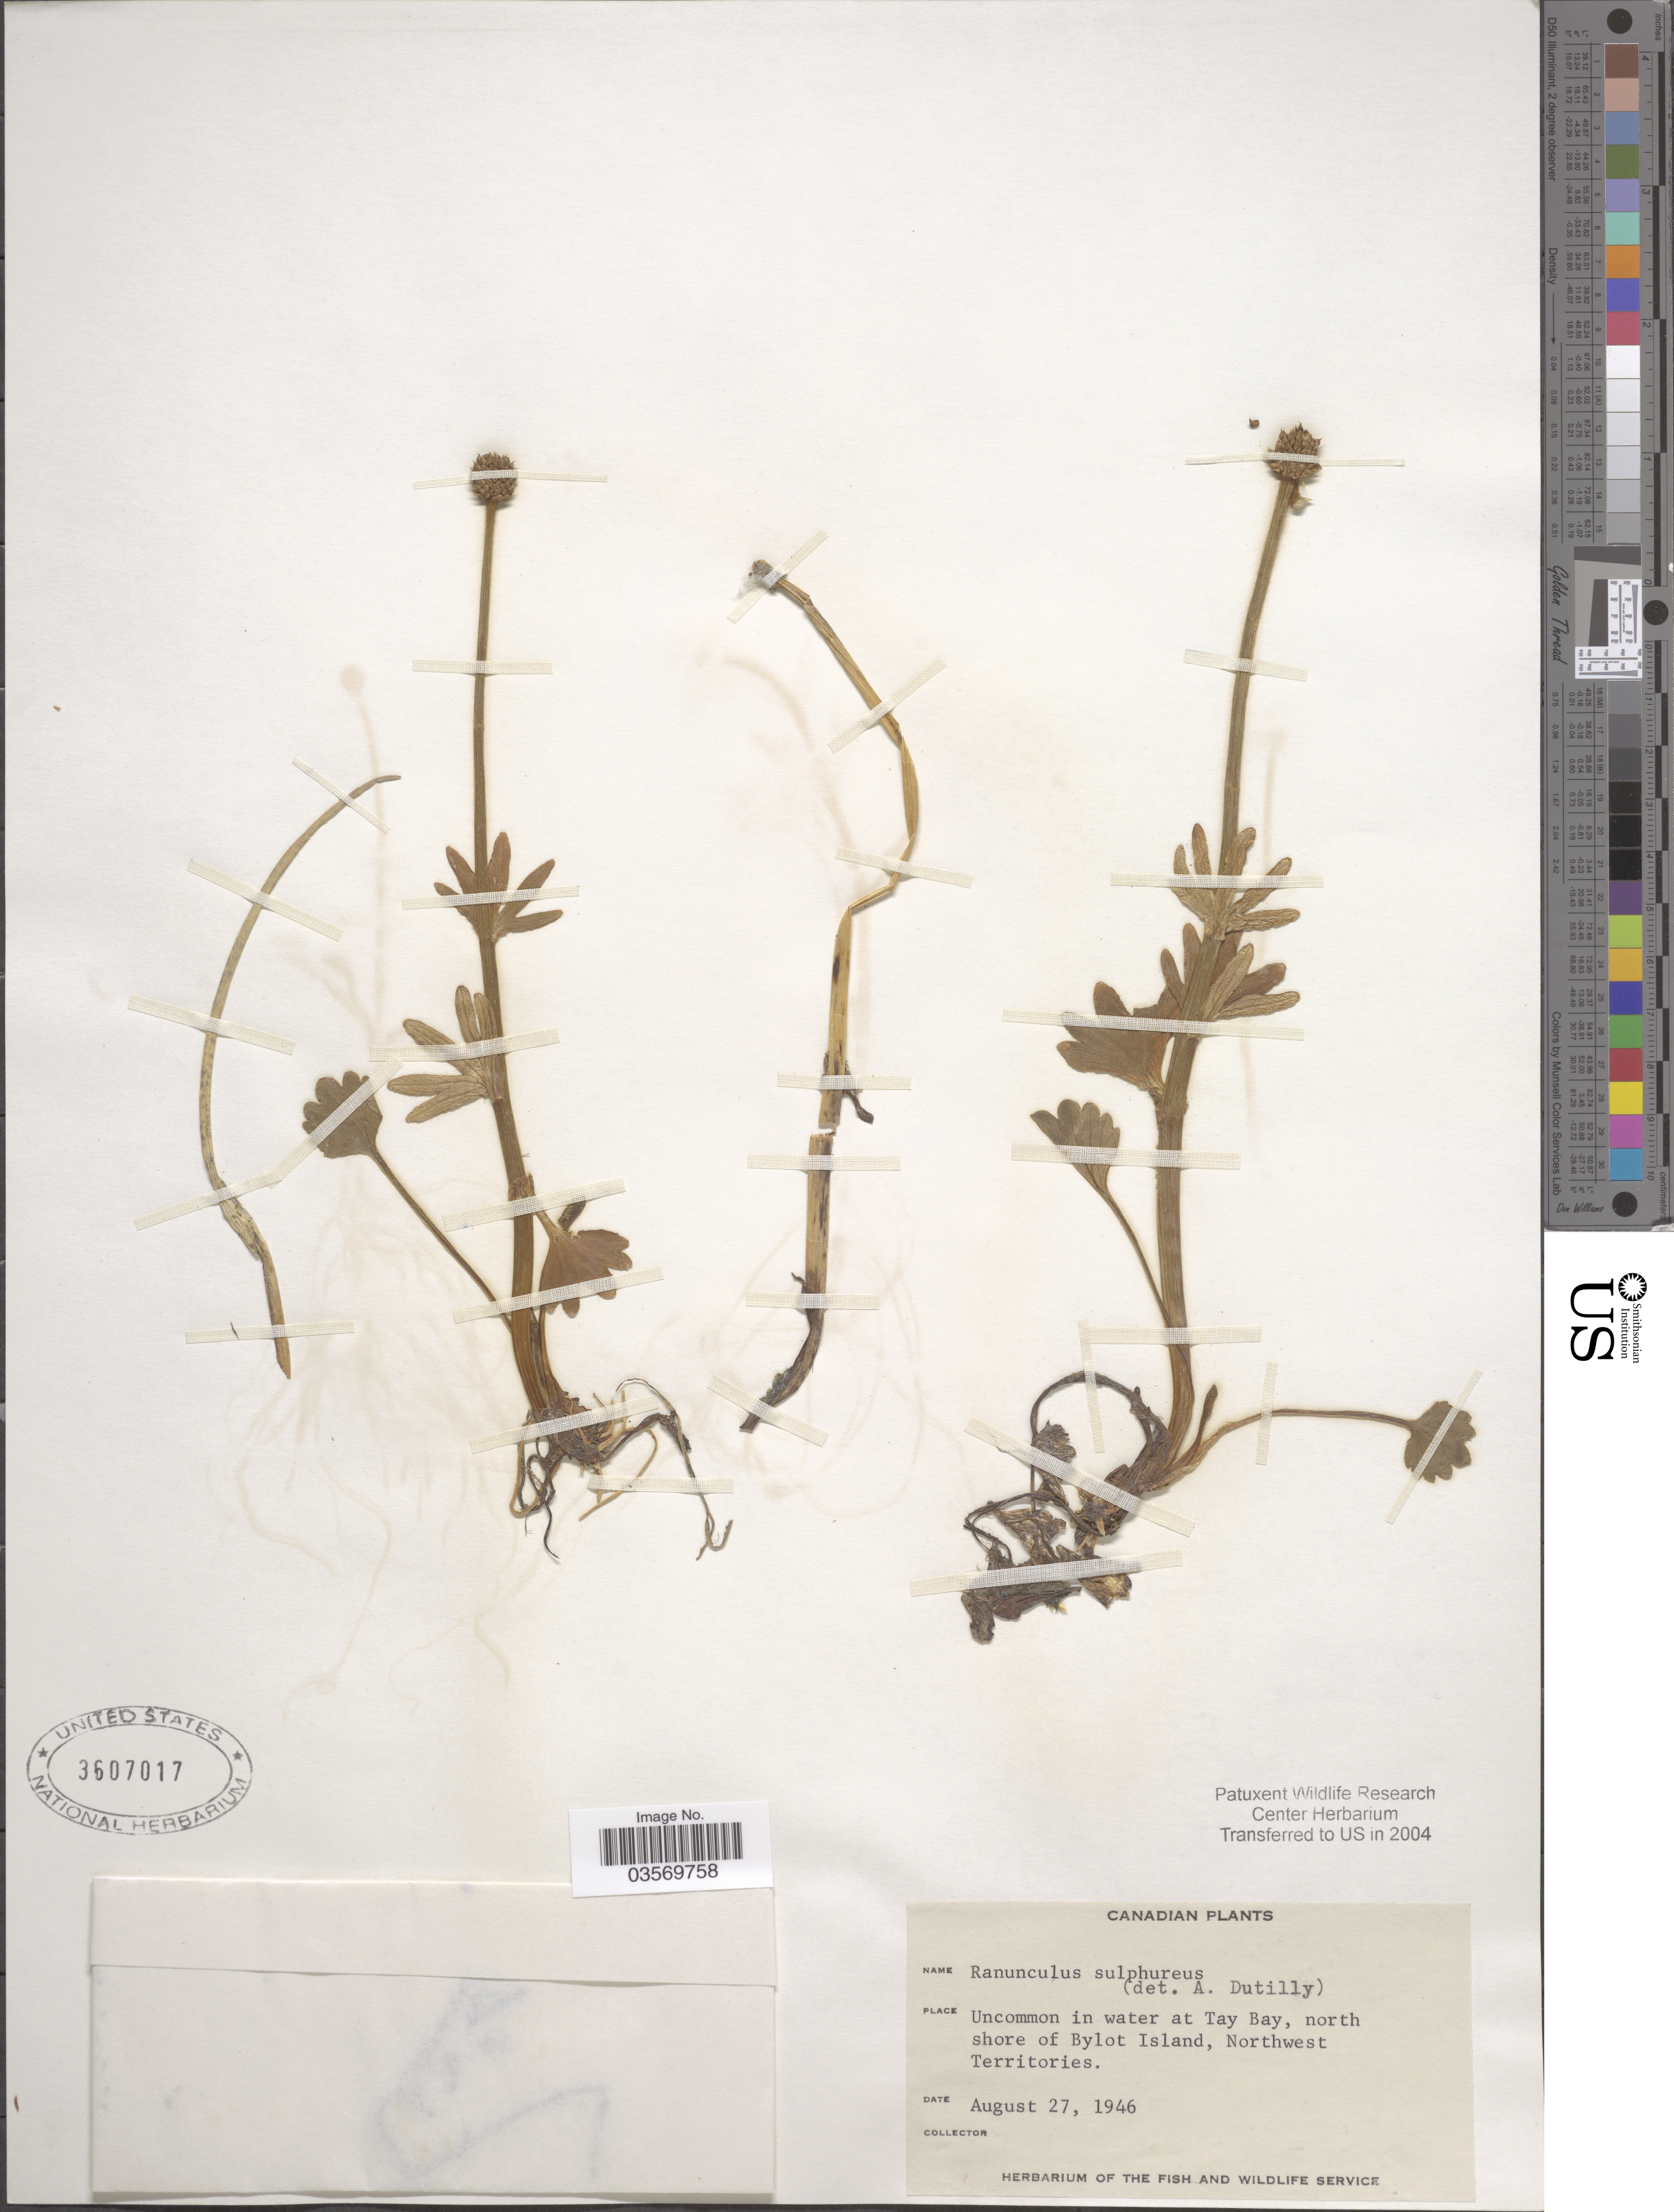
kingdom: Plantae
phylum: Tracheophyta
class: Magnoliopsida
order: Ranunculales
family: Ranunculaceae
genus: Ranunculus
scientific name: Ranunculus sulphureus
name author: Sol.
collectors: Ex herb. Fish and Wildlife Service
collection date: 1946-08-27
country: Canada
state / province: Northwest Territories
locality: In water at Tay Bay, north shore of Bylot Island.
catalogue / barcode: US 3607017